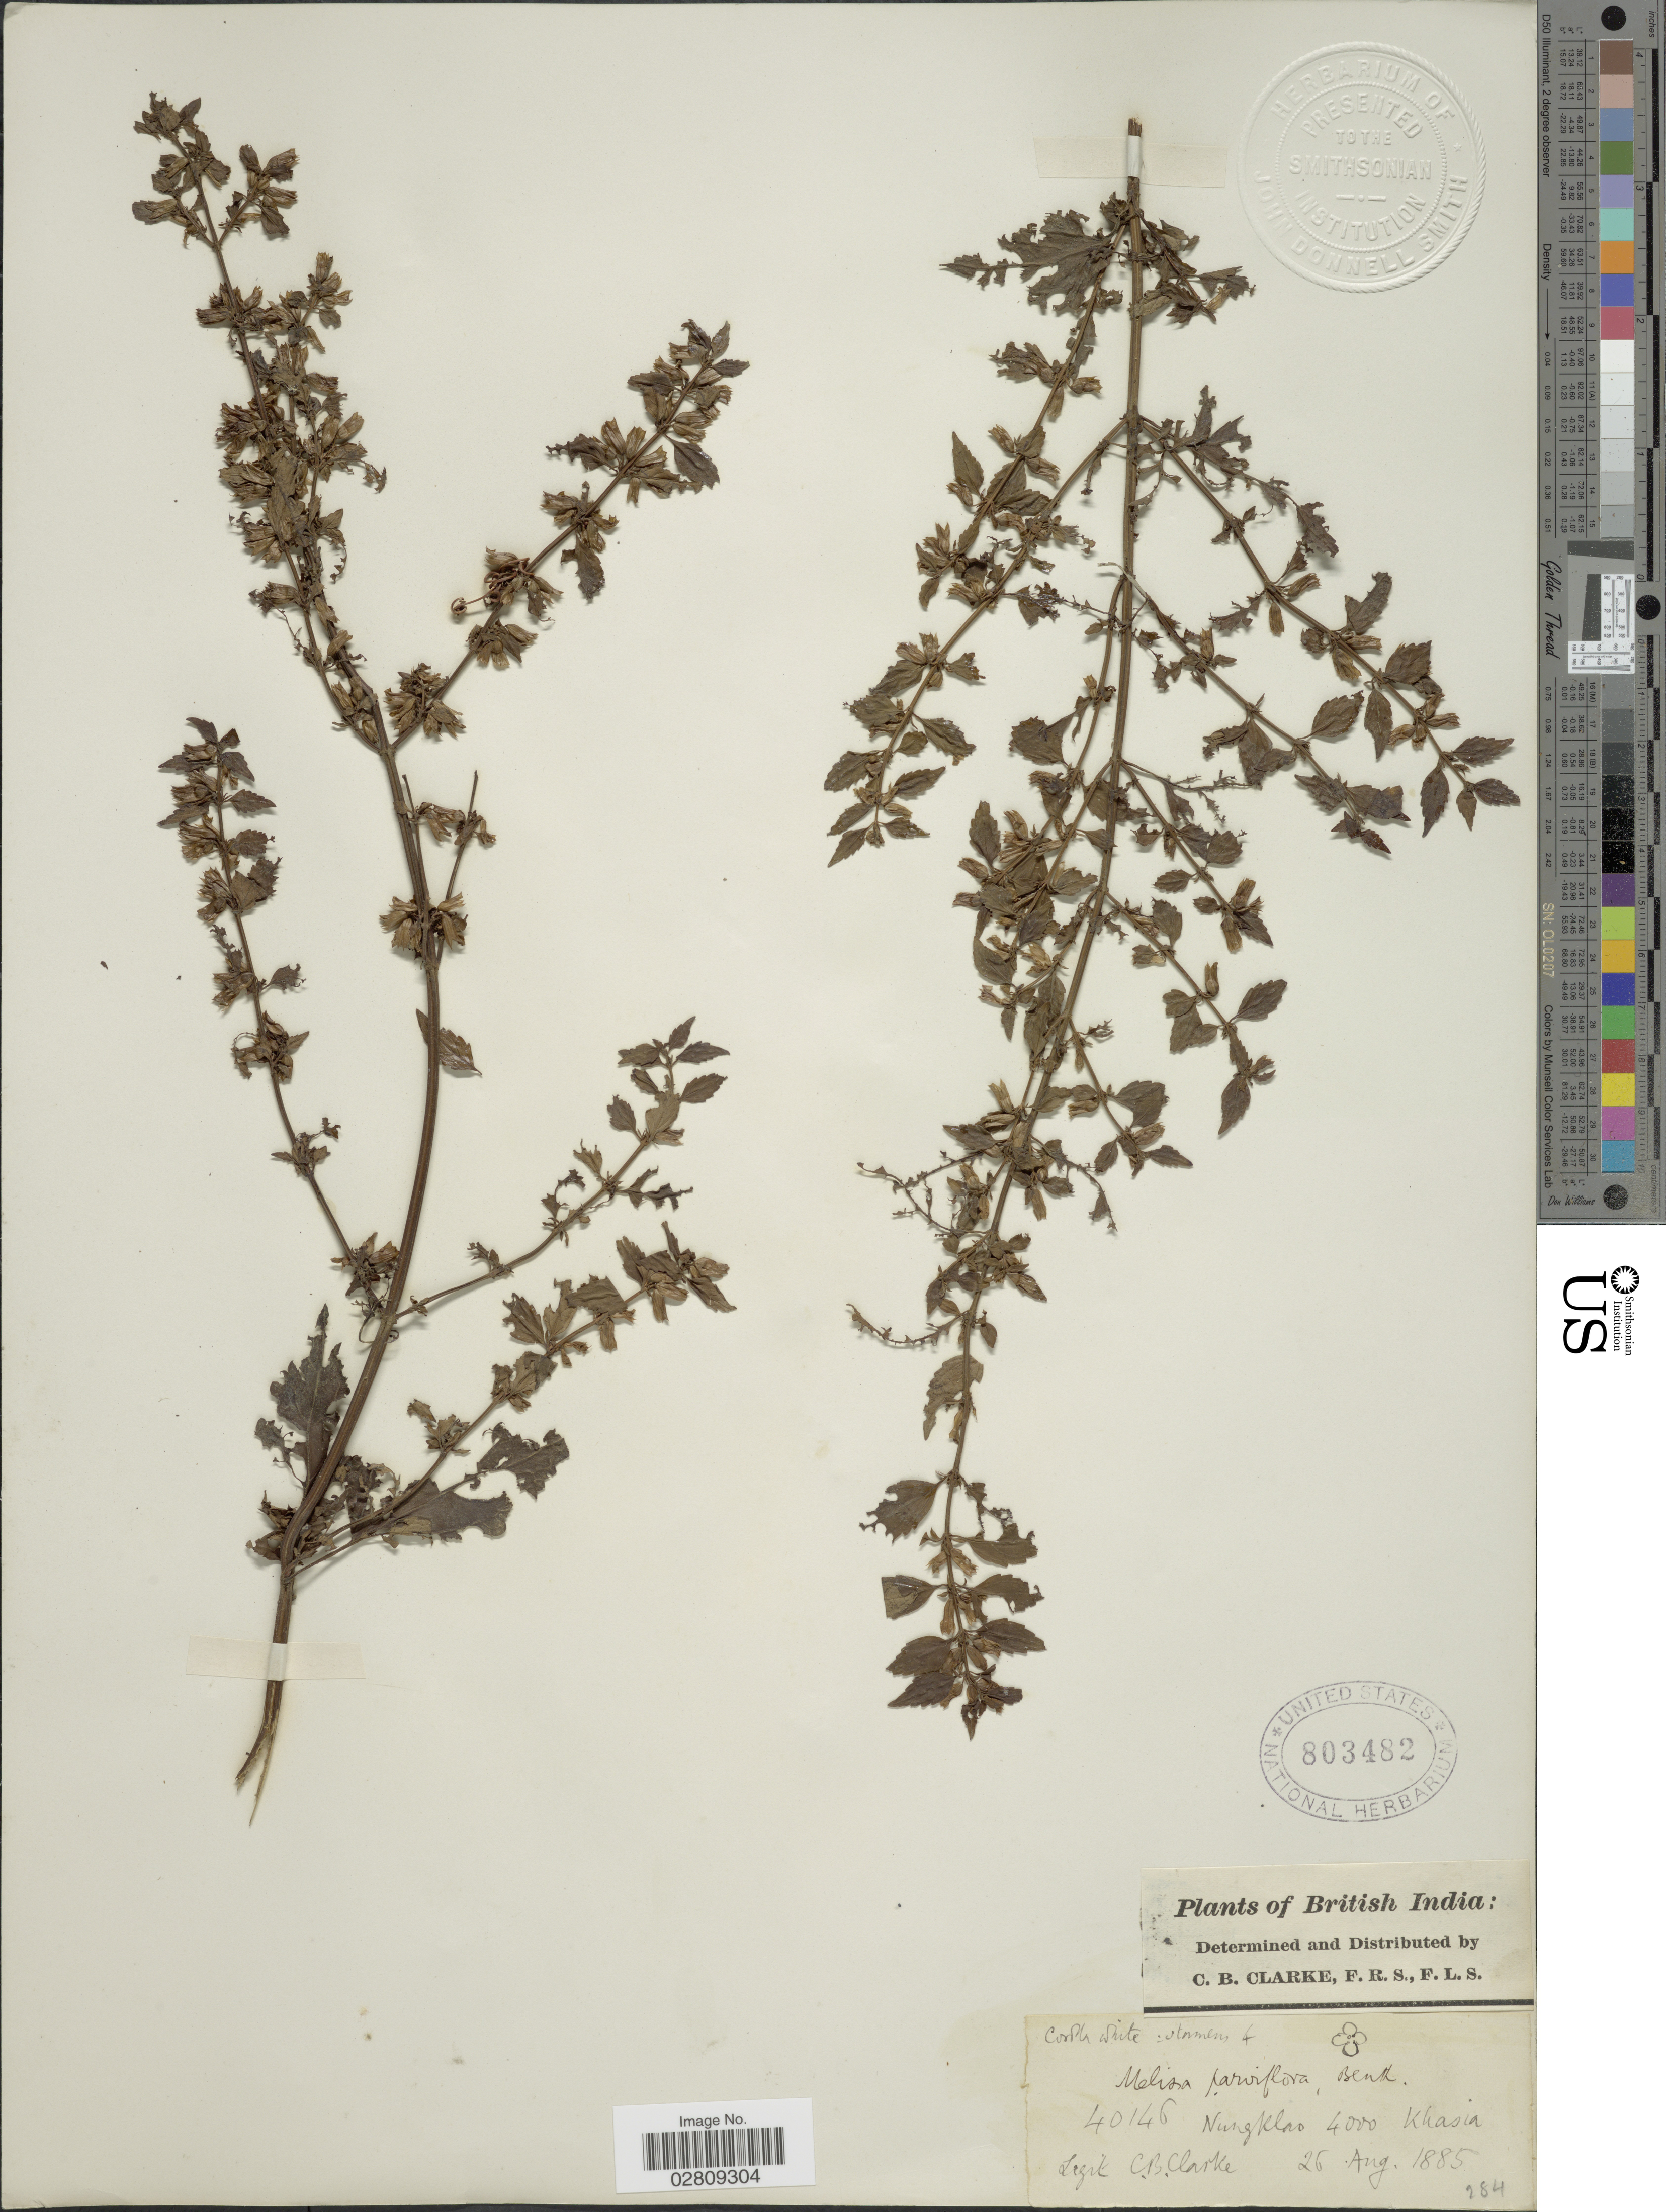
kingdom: Plantae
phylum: Tracheophyta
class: Magnoliopsida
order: Lamiales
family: Lamiaceae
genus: Melissa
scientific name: Melissa axillaris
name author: (Benth.) Bakh. f.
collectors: C. B. Clarke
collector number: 40146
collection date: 1885-08-26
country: India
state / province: Meghalaya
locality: British India, Nungklao, Khasia.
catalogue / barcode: US 803482